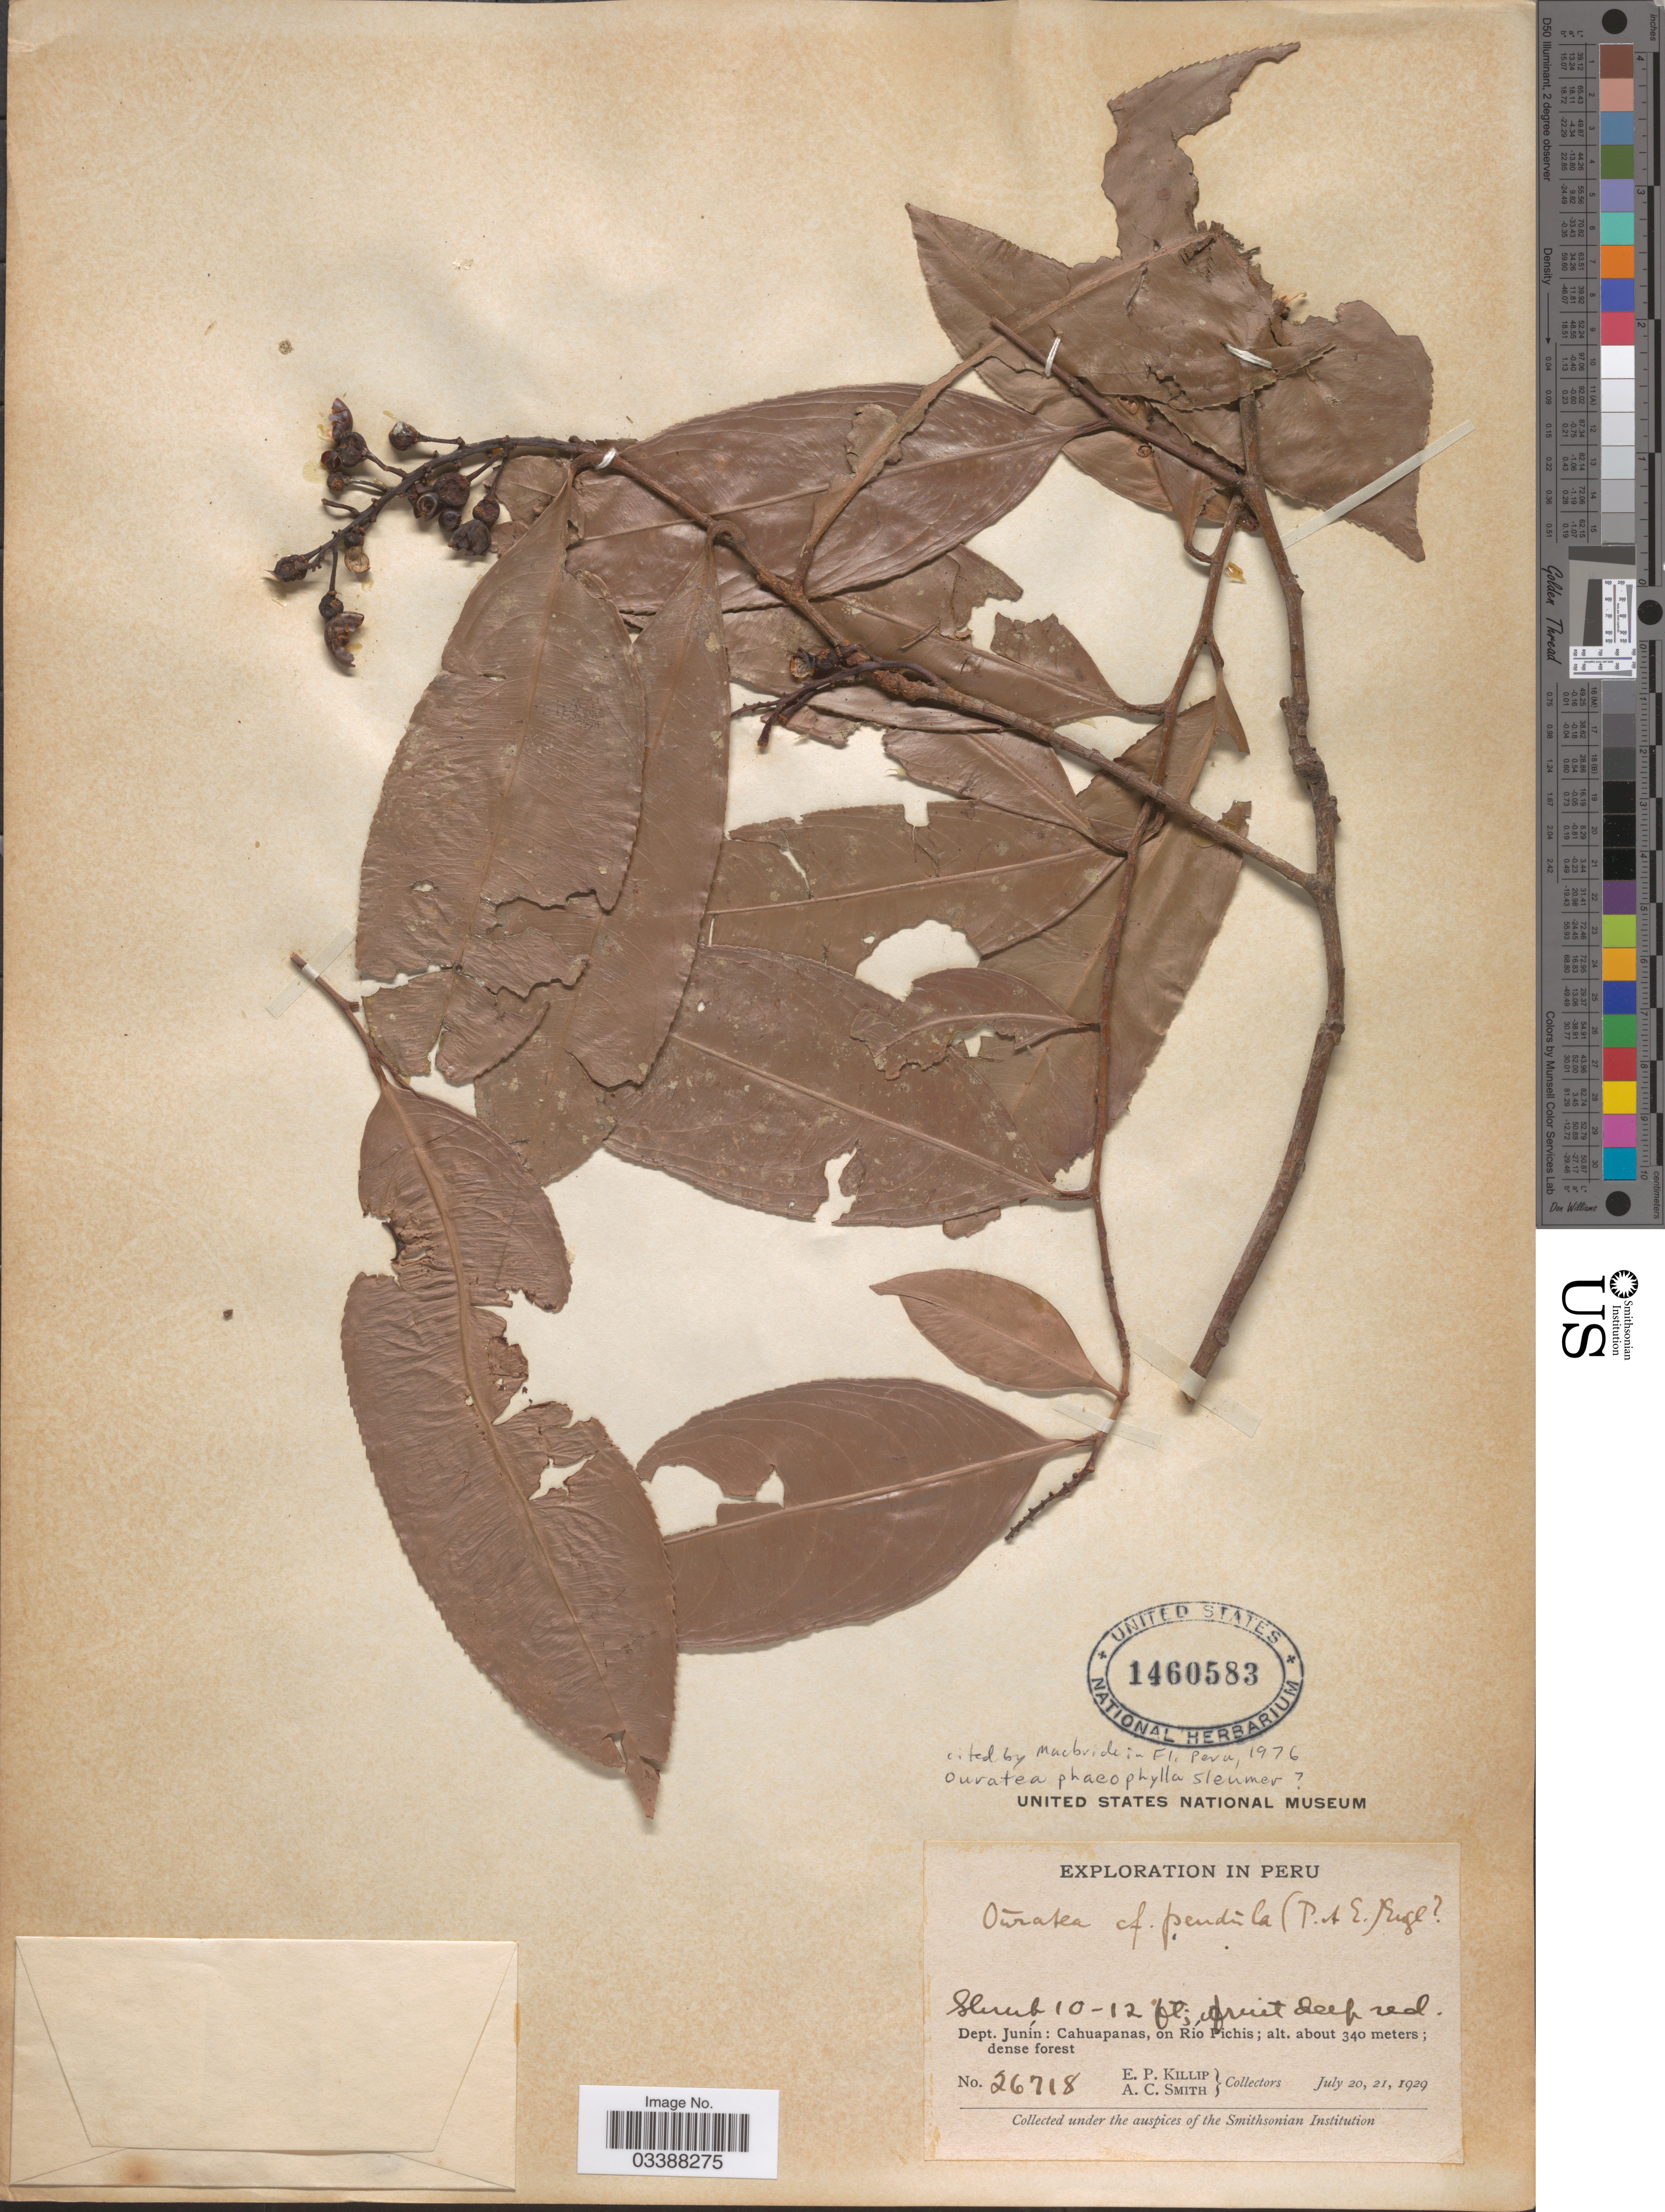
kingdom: Plantae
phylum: Tracheophyta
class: Magnoliopsida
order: Malpighiales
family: Ochnaceae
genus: Ouratea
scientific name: Ouratea phaeophylla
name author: Sleumer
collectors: E. P. Killip & A. C. Smith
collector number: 26718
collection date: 1929-07-20/1929-07-21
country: Peru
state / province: Junín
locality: Dept. Junín: Cahuapanas, on Río Pichis.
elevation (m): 340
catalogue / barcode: US 1460583